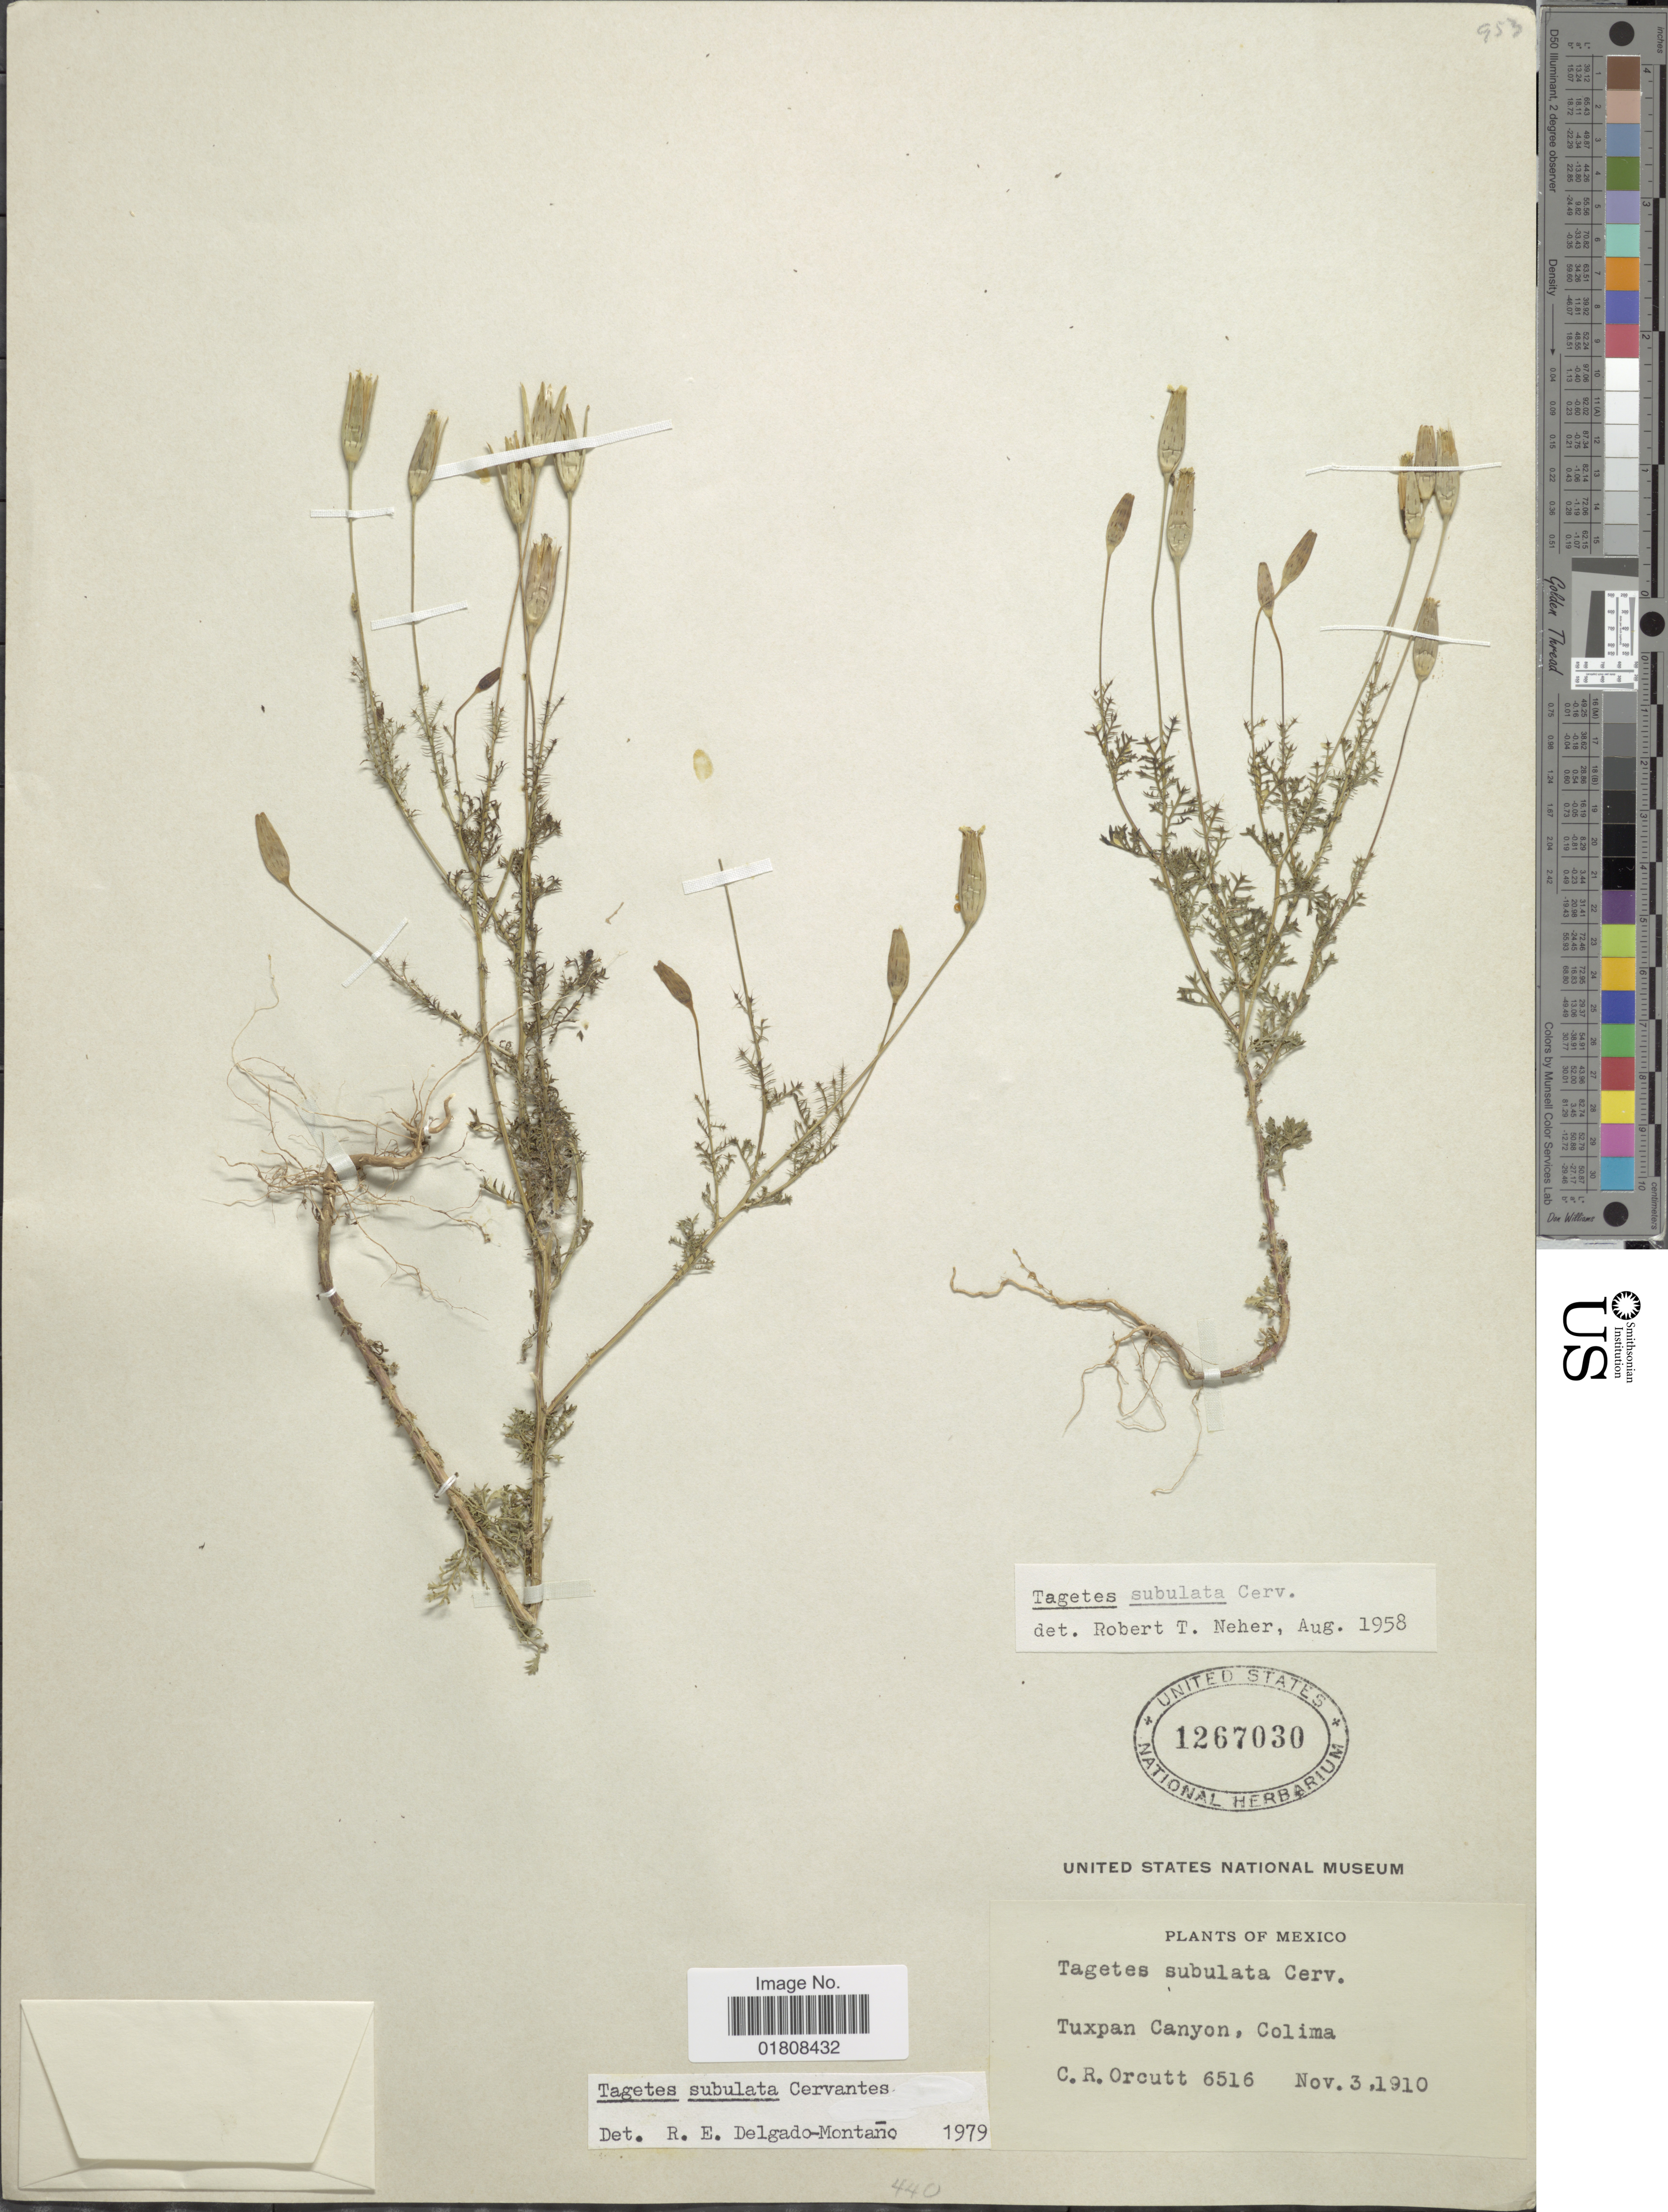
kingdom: Plantae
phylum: Tracheophyta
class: Magnoliopsida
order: Asterales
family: Asteraceae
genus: Tagetes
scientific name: Tagetes subulata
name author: Cerv.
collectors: C. R. Orcutt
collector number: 6516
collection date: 1910-11-03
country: Mexico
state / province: Colima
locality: Tuxpan Canyon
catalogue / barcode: US 1267030